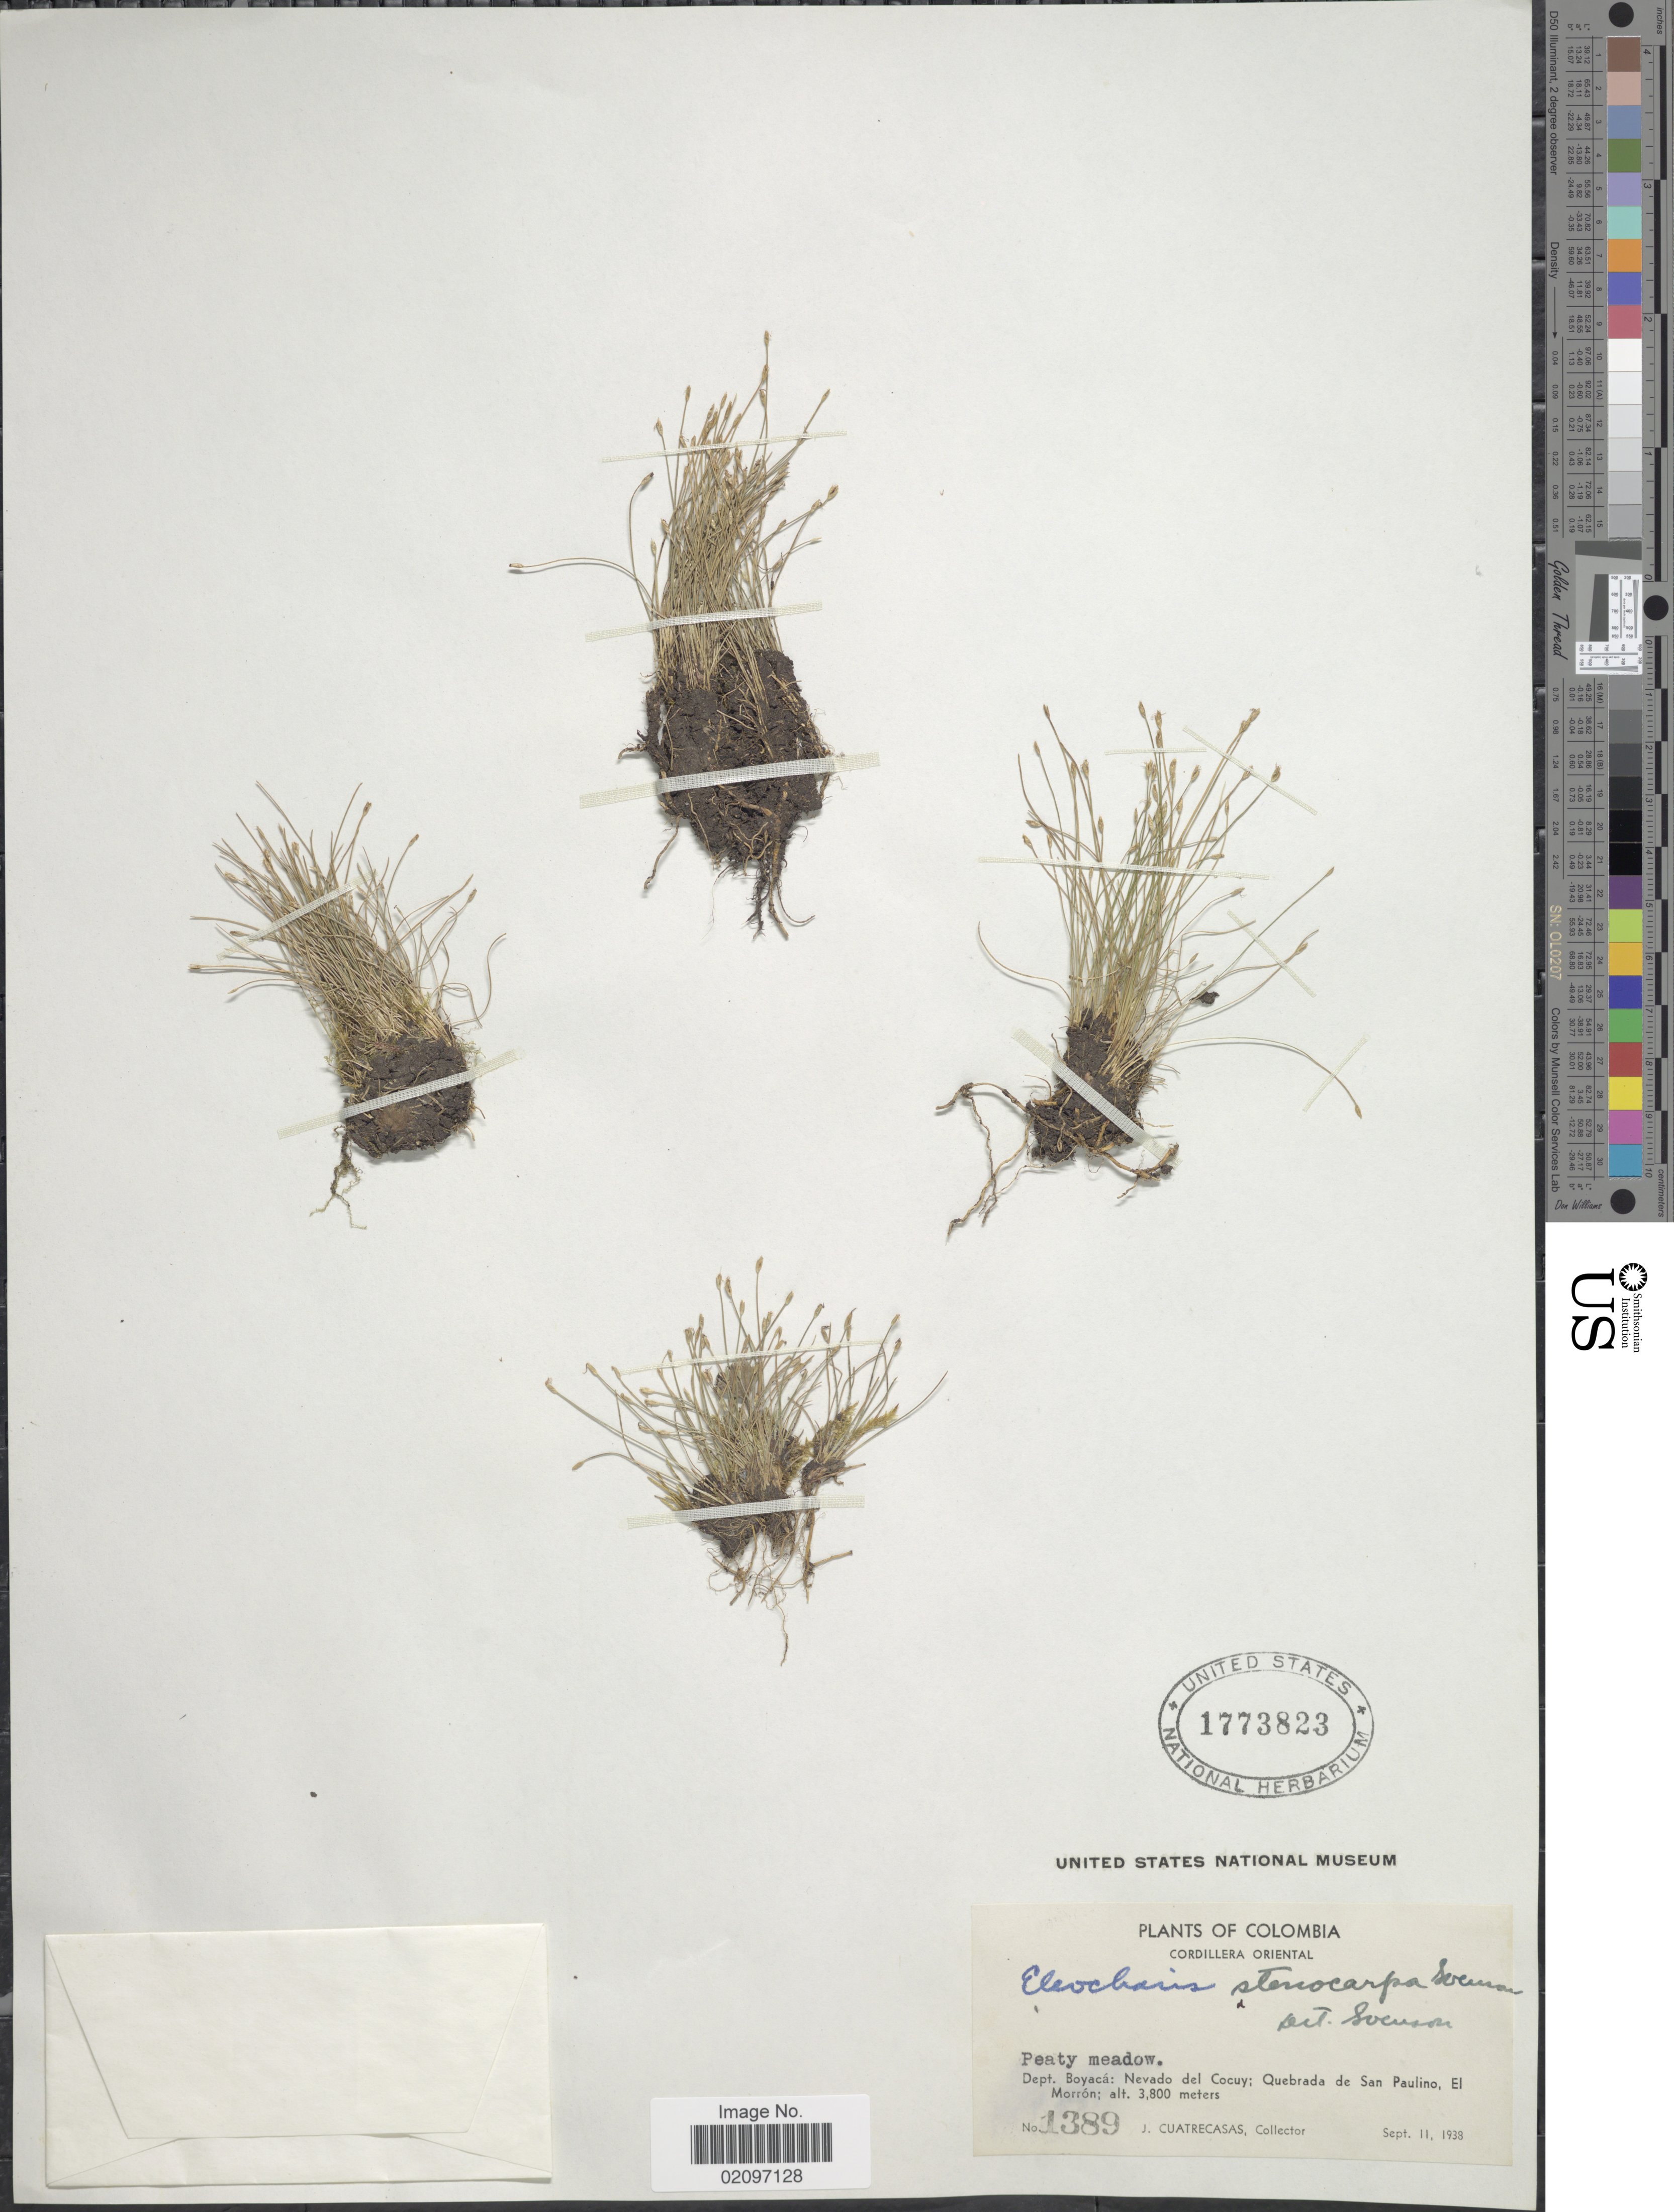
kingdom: Plantae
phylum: Tracheophyta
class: Liliopsida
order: Poales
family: Cyperaceae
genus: Eleocharis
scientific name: Eleocharis stenocarpa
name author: Svenson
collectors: J. Cuatrecasas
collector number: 1389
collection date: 1938-09-11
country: Colombia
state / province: Boyacá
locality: Cordillera Oriental, Dept. Boyaca: Nevado del Cocuy; Quebrada de San Paulino, El Morron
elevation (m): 3800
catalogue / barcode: US 1773823